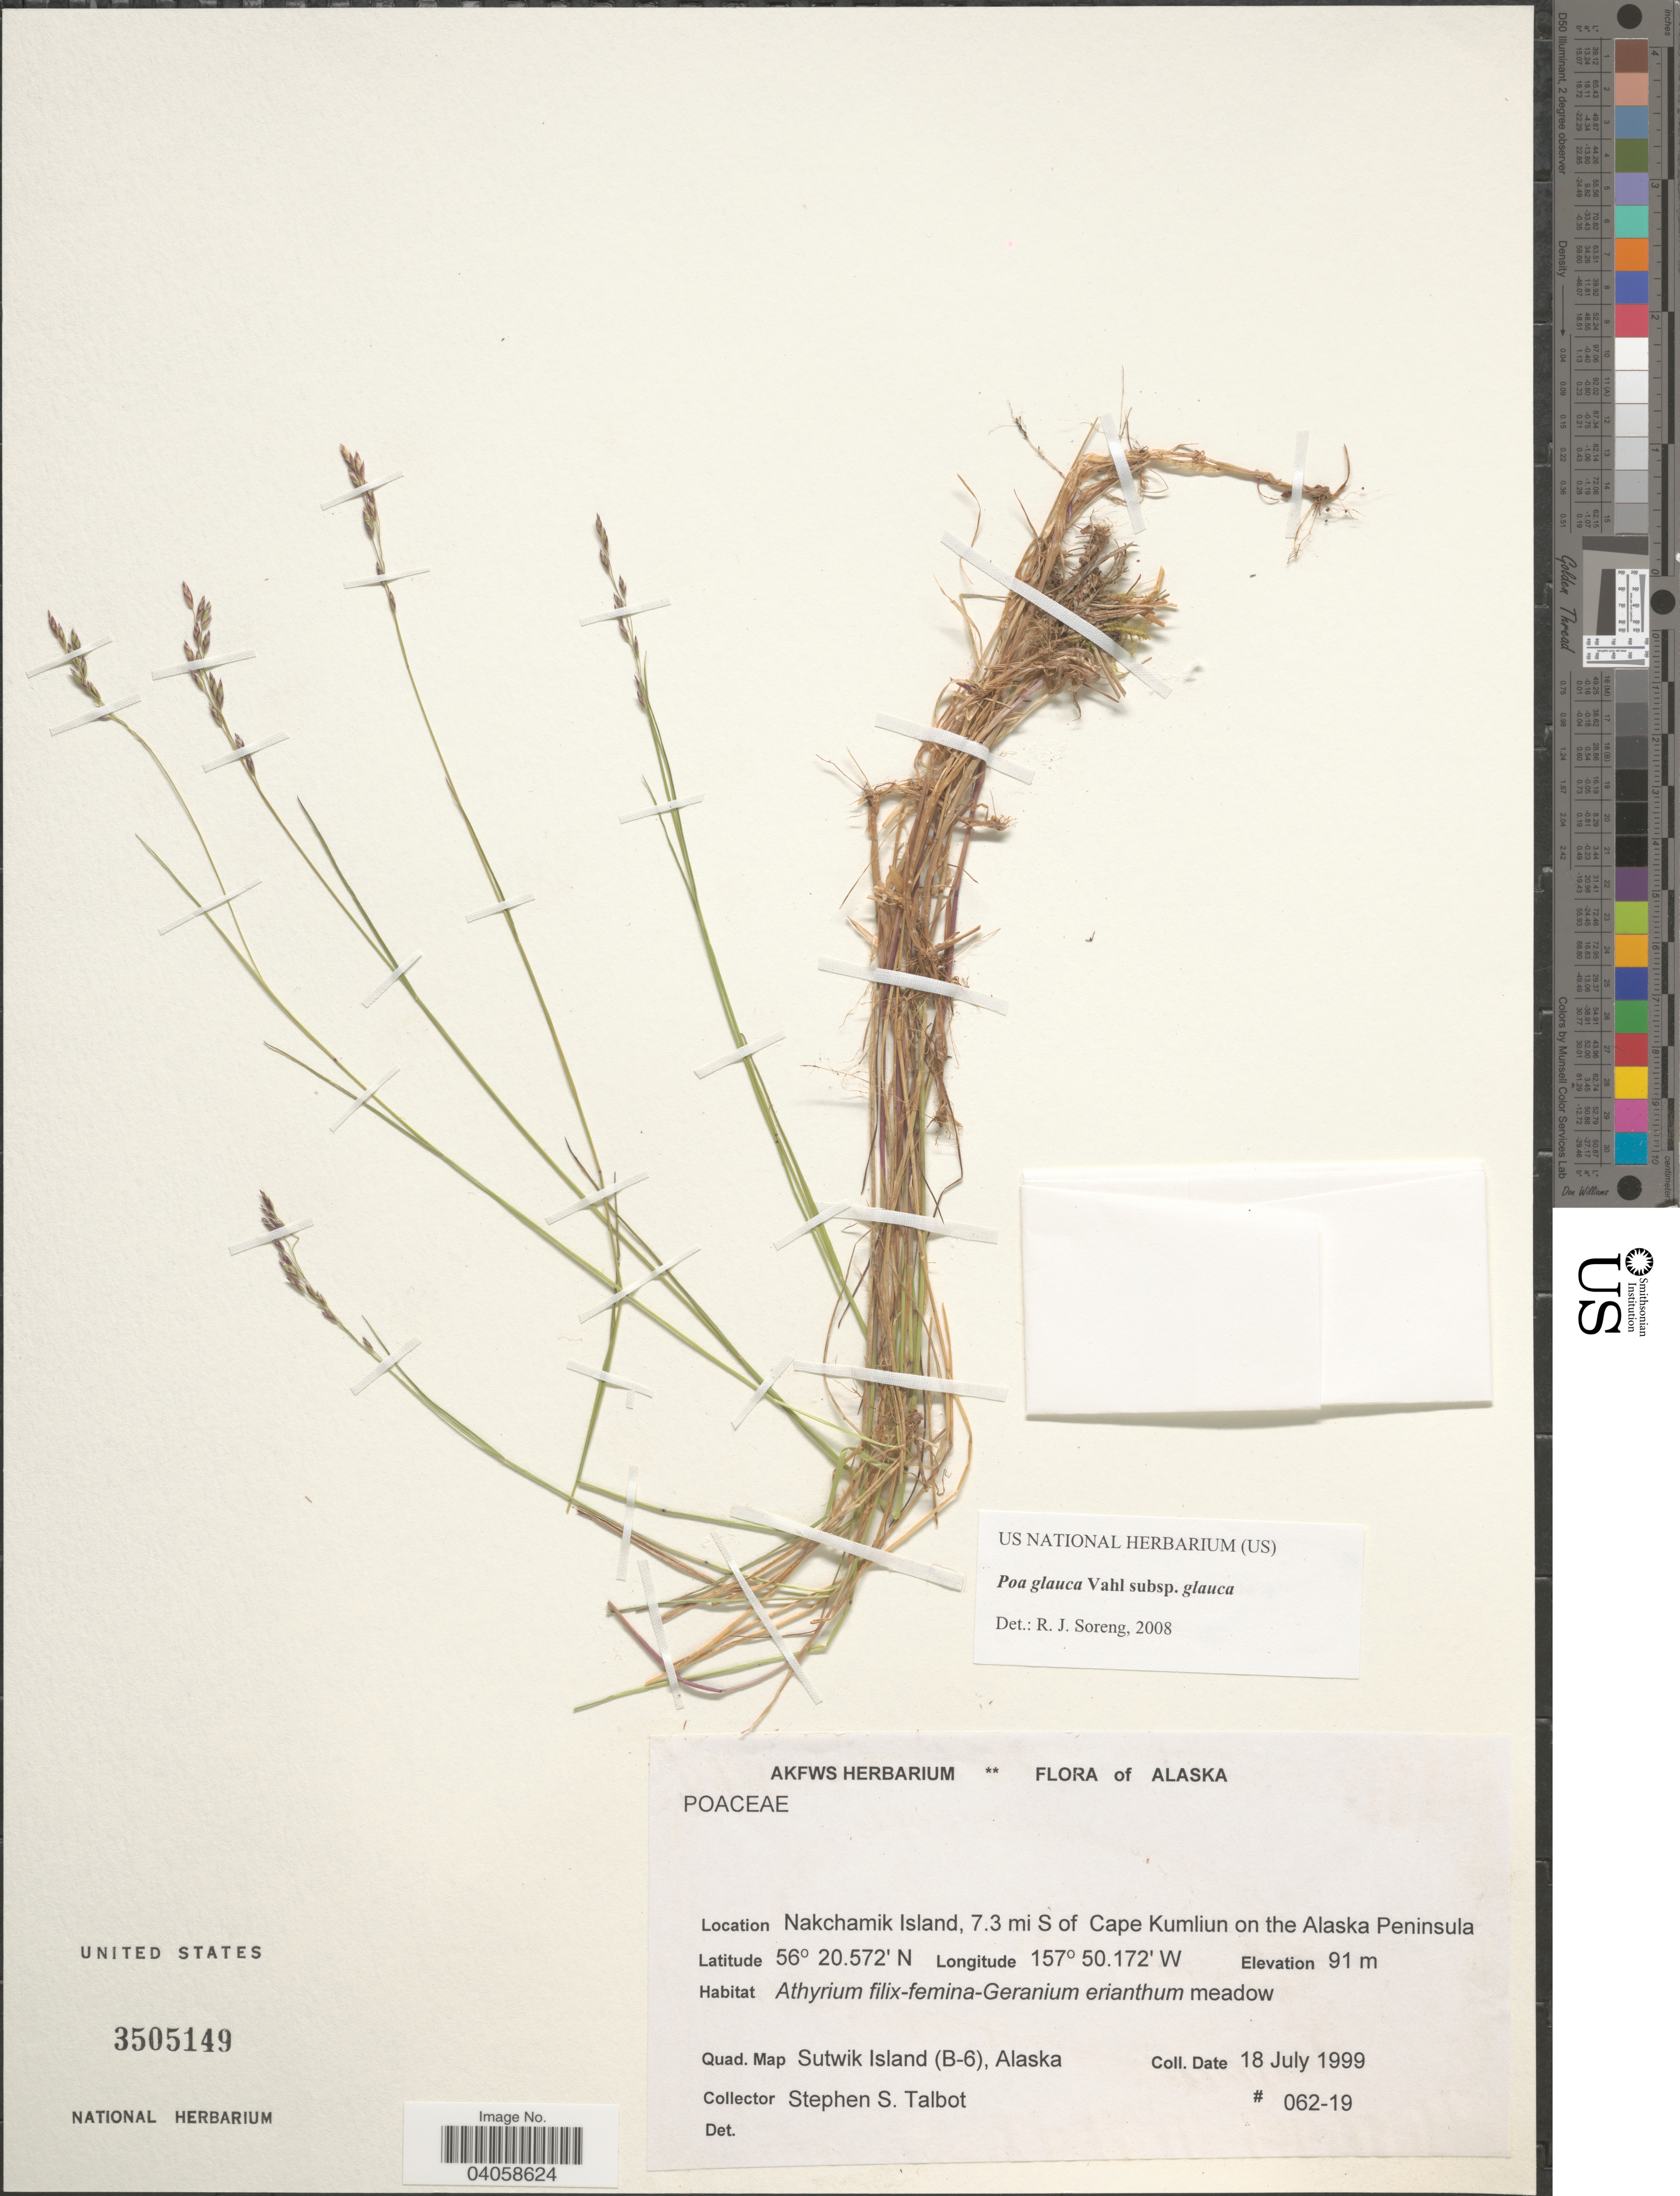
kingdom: Plantae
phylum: Tracheophyta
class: Liliopsida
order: Poales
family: Poaceae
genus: Poa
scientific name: Poa glauca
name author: Vahl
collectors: S. S. Talbot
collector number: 062-19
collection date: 1999-07-18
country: United States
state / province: Alaska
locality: Nakchamik Island, 7.3 mi S of Cape Kumliun on the Alaska Peninsula. Quad. Map Sutwik Island (B-6).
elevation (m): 91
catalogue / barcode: US 3505149